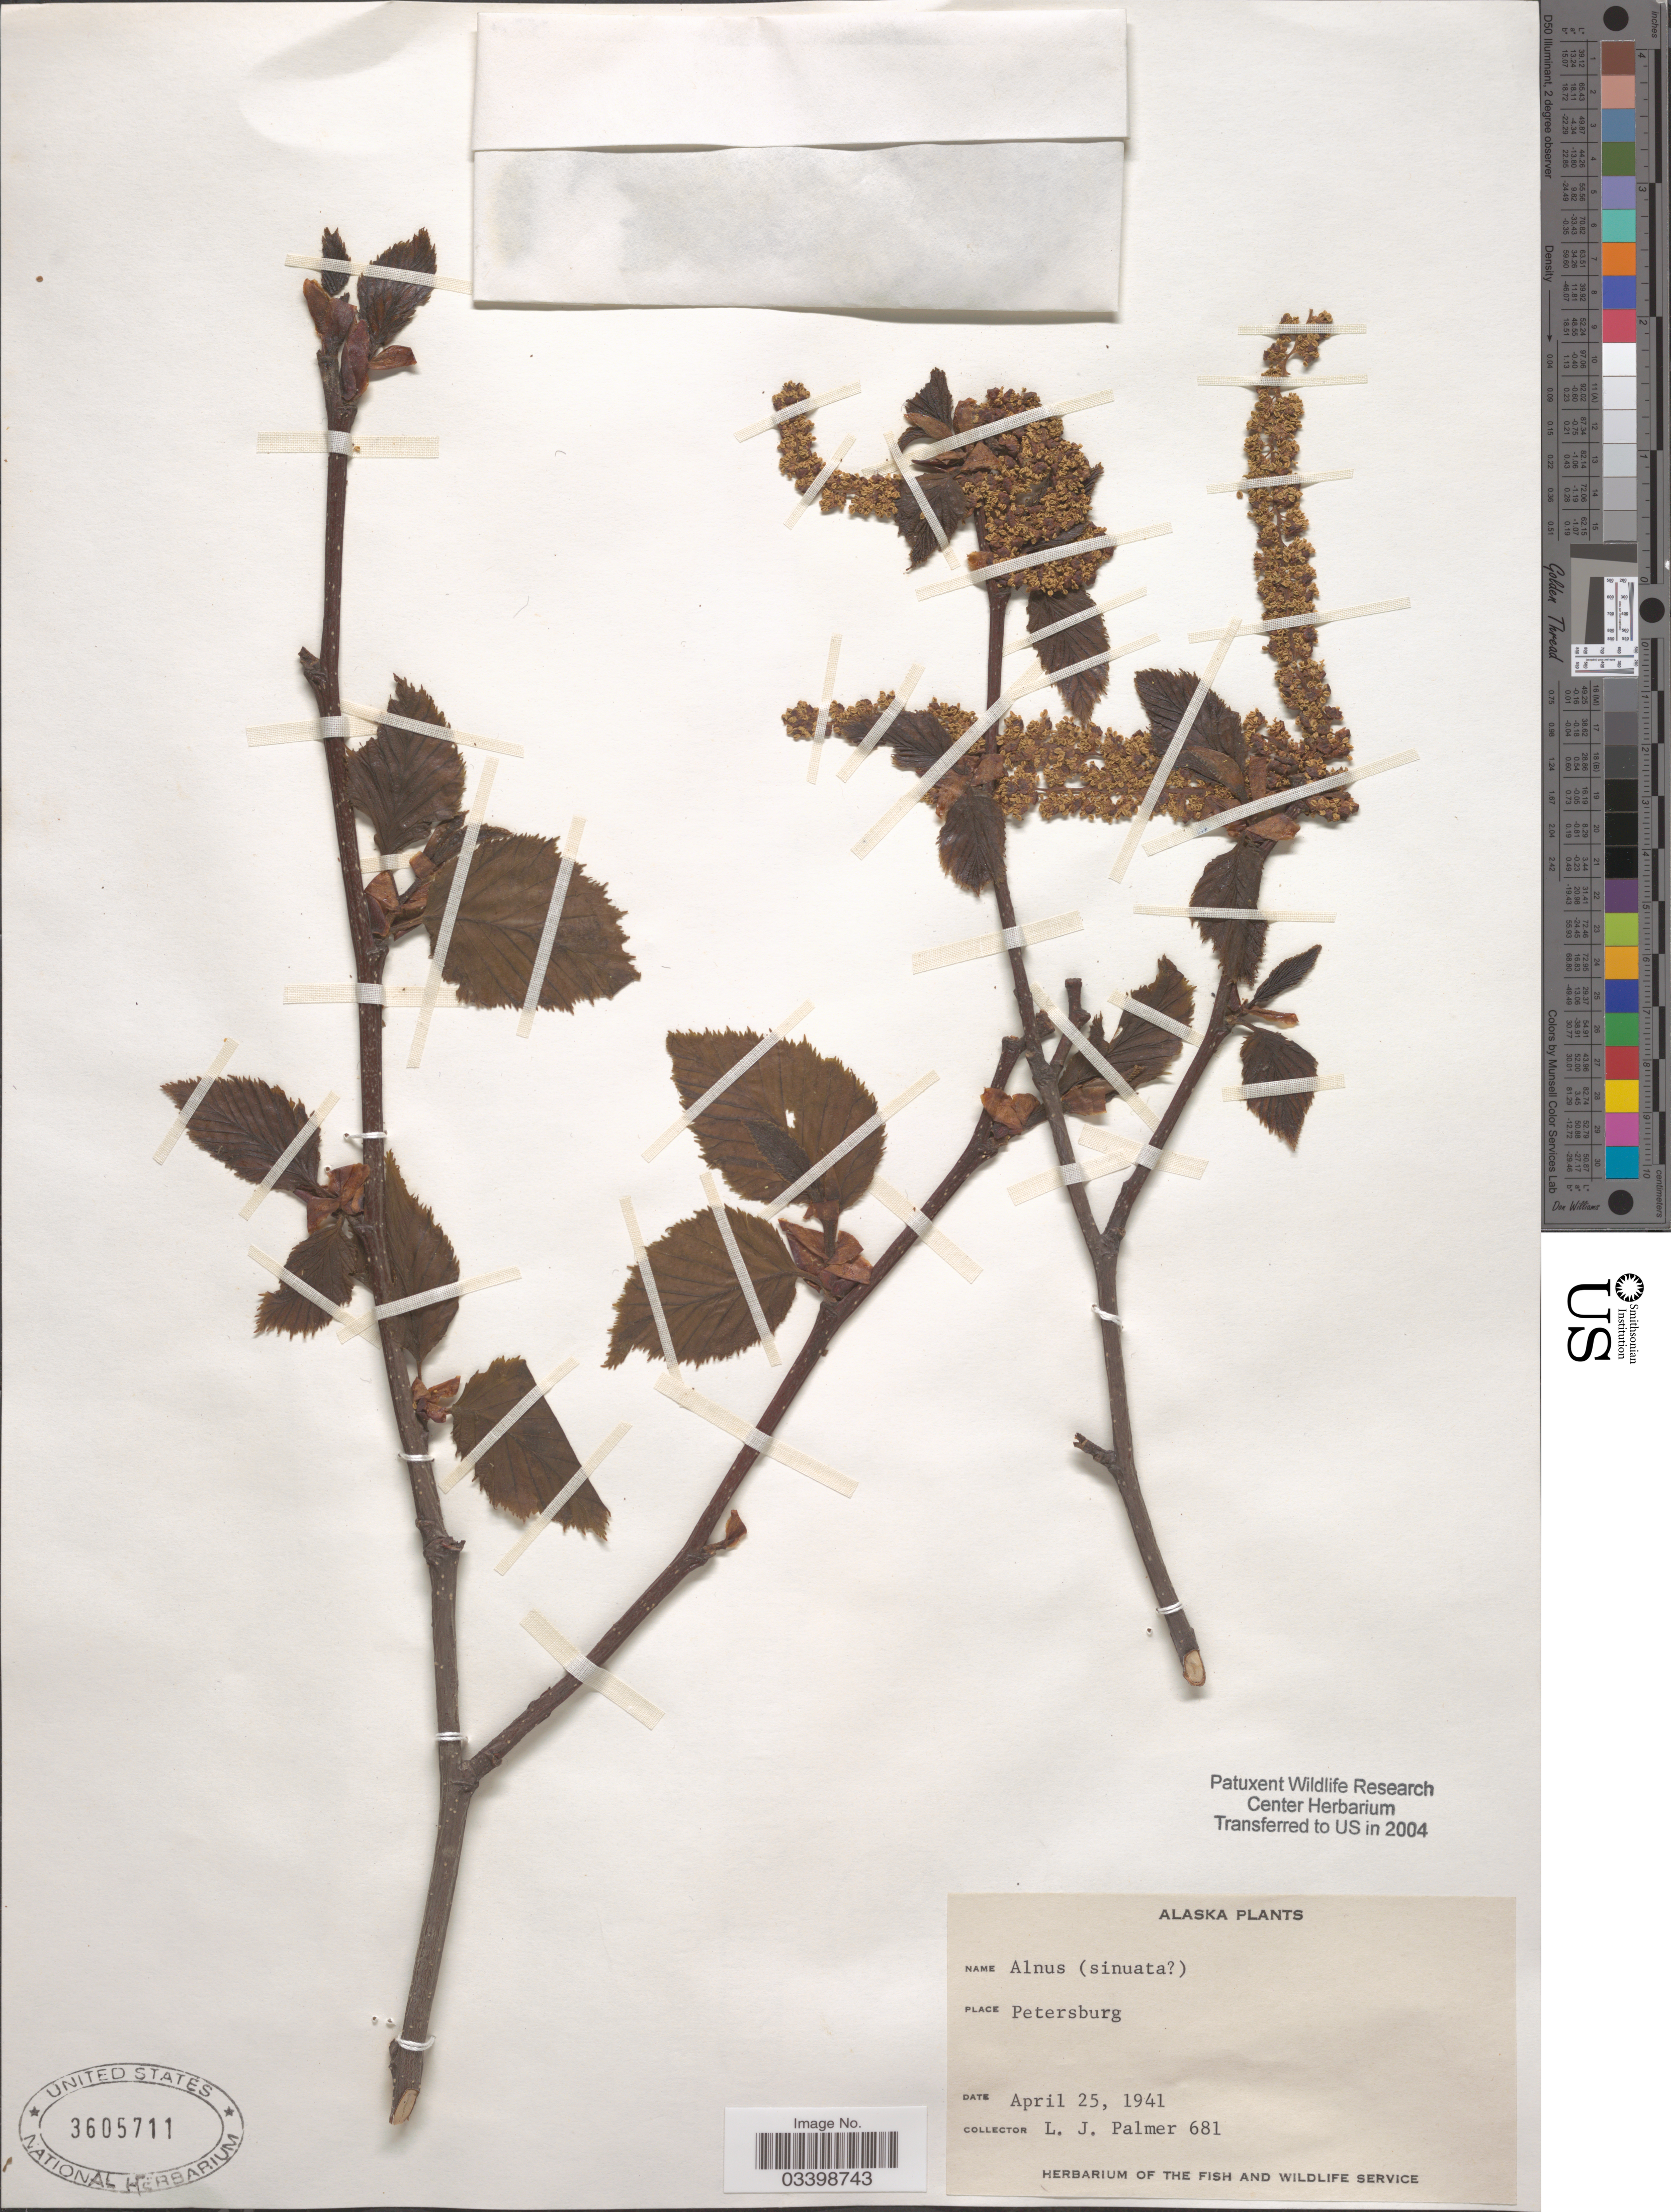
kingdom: Plantae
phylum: Tracheophyta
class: Magnoliopsida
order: Fagales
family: Betulaceae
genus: Alnus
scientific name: Alnus viridis subsp. sinuata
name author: Regel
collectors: L. J. Palmer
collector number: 681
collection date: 1941-04-25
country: United States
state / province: Alaska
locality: Petersburg.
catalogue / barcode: US 3605711